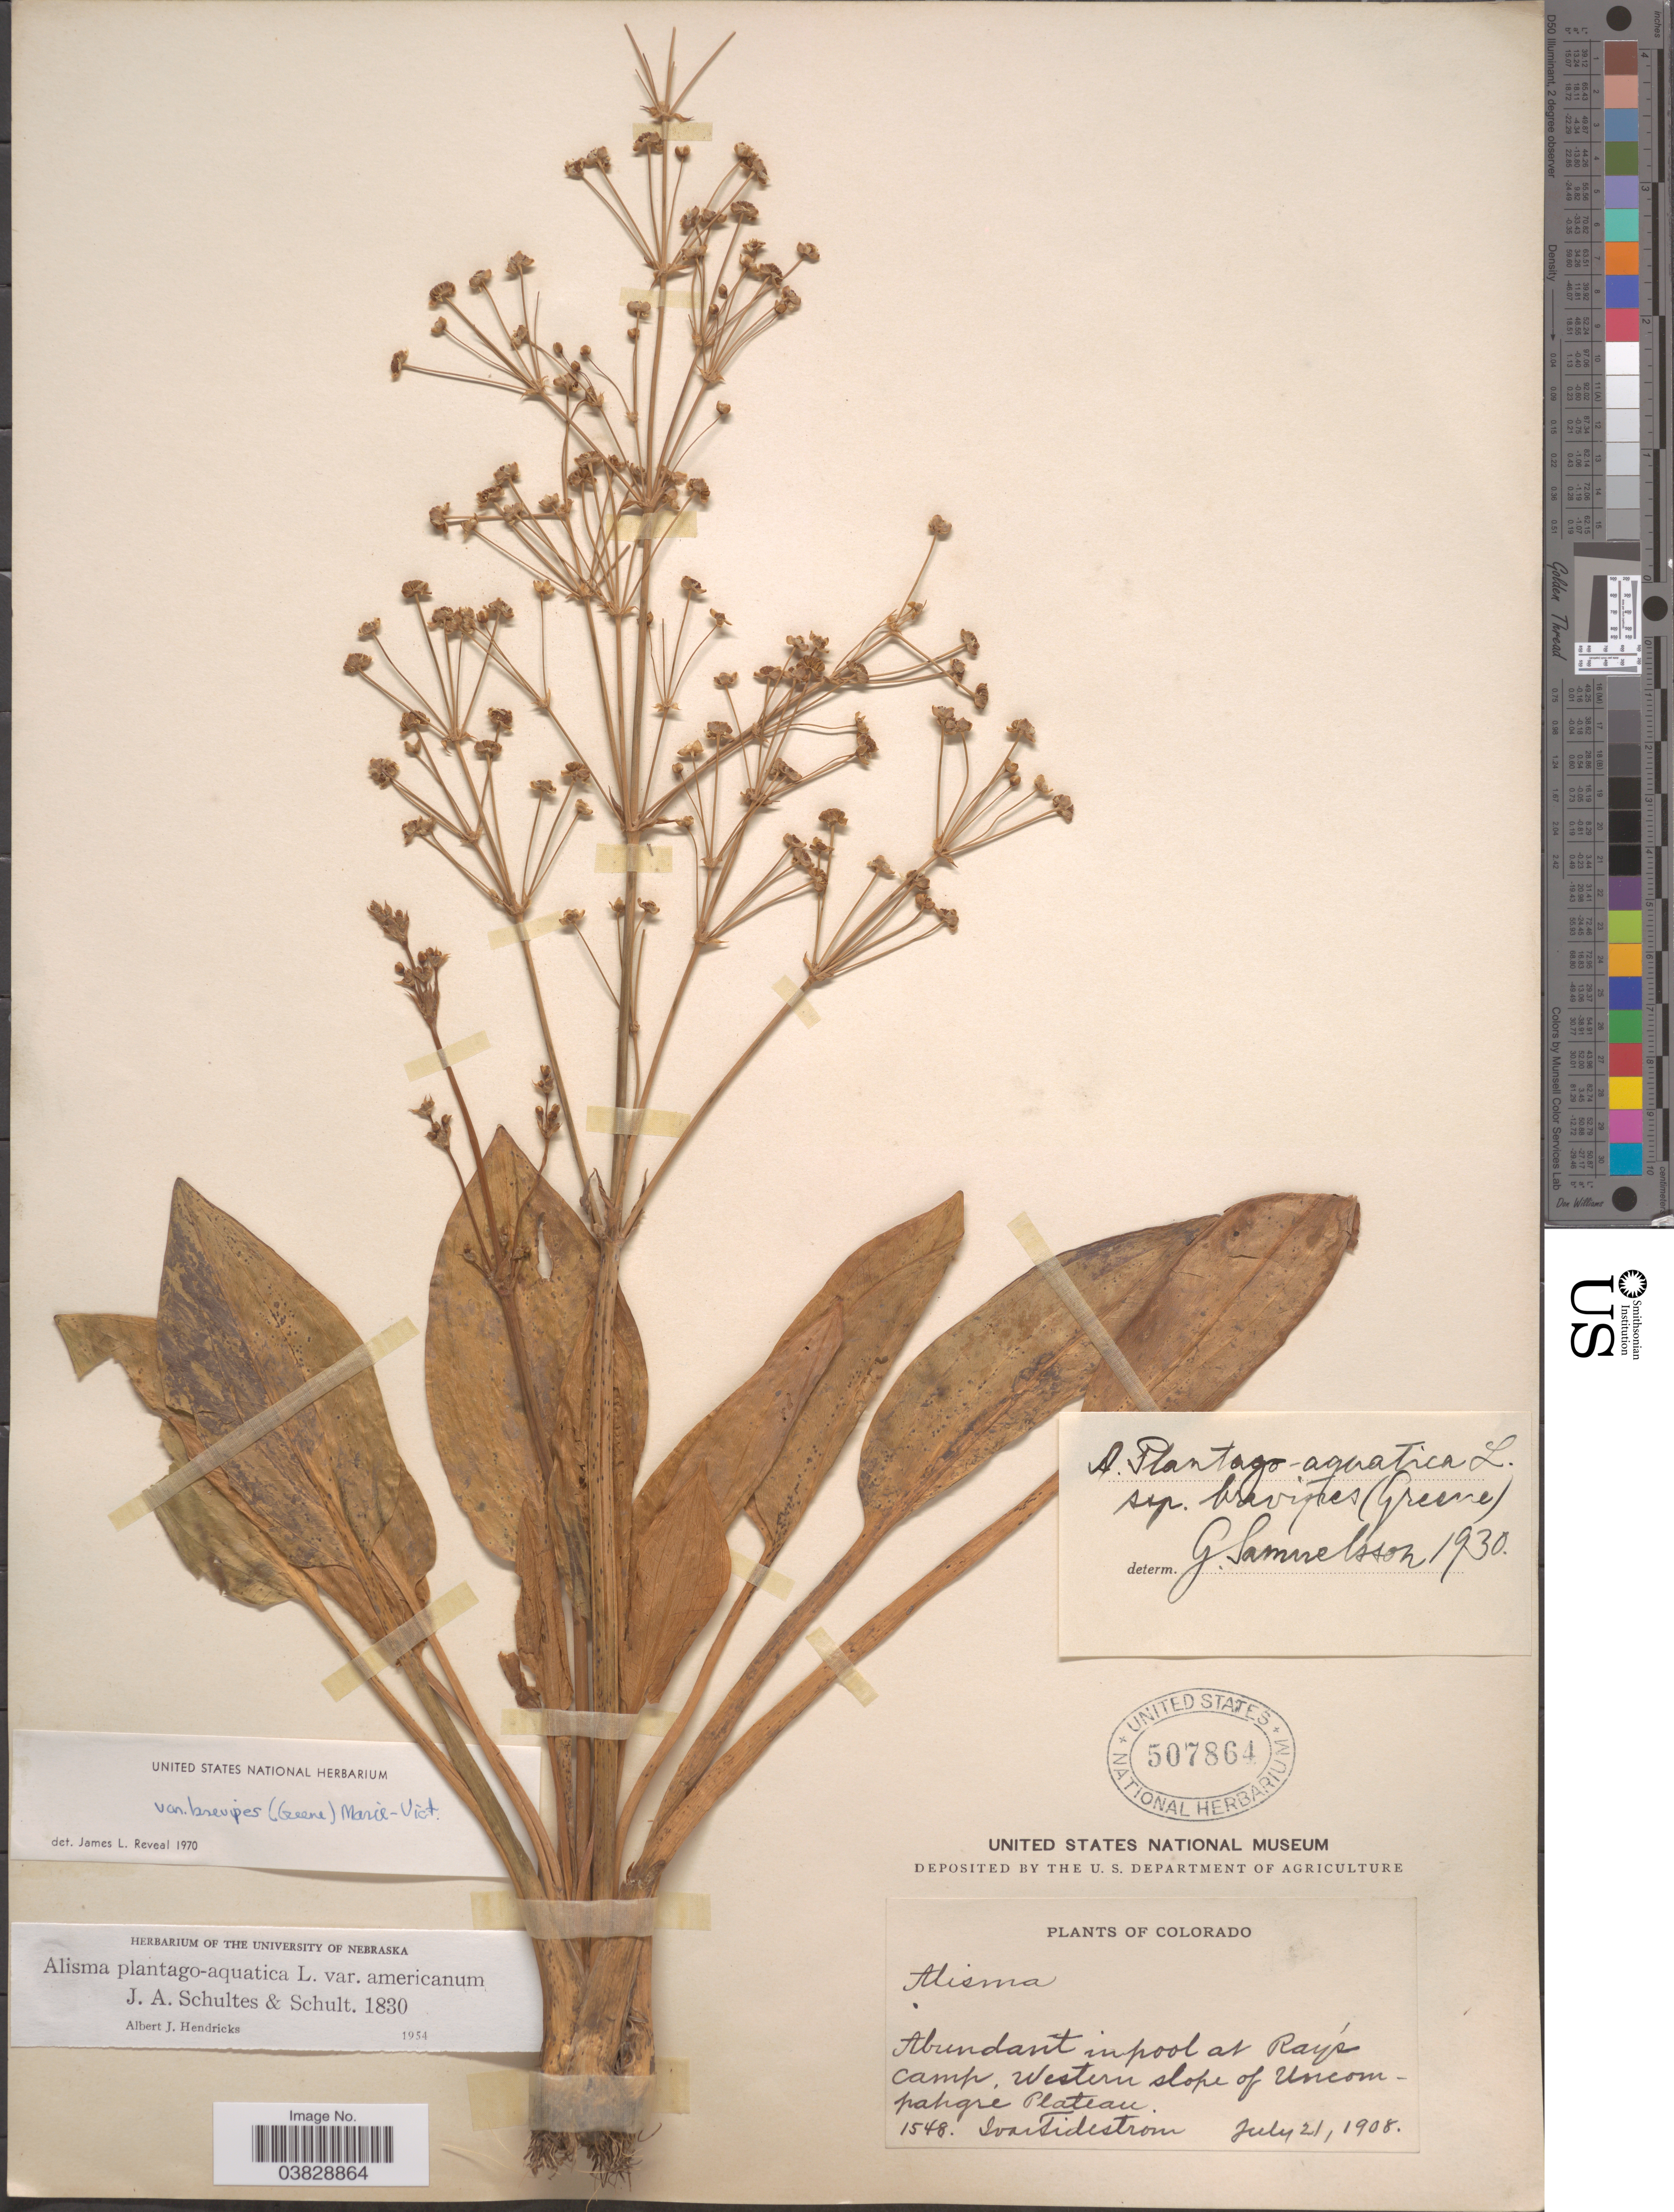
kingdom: Plantae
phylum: Tracheophyta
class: Liliopsida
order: Alismatales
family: Alismataceae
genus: Alisma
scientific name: Alisma plantago-aquatica var. americanum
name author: L.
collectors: I. F. Tidestrom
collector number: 1548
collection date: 1908-07-21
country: United States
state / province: Colorado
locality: In pool at Ray's camp, Western slope of Uncompahgre Plateau.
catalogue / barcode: US 507864